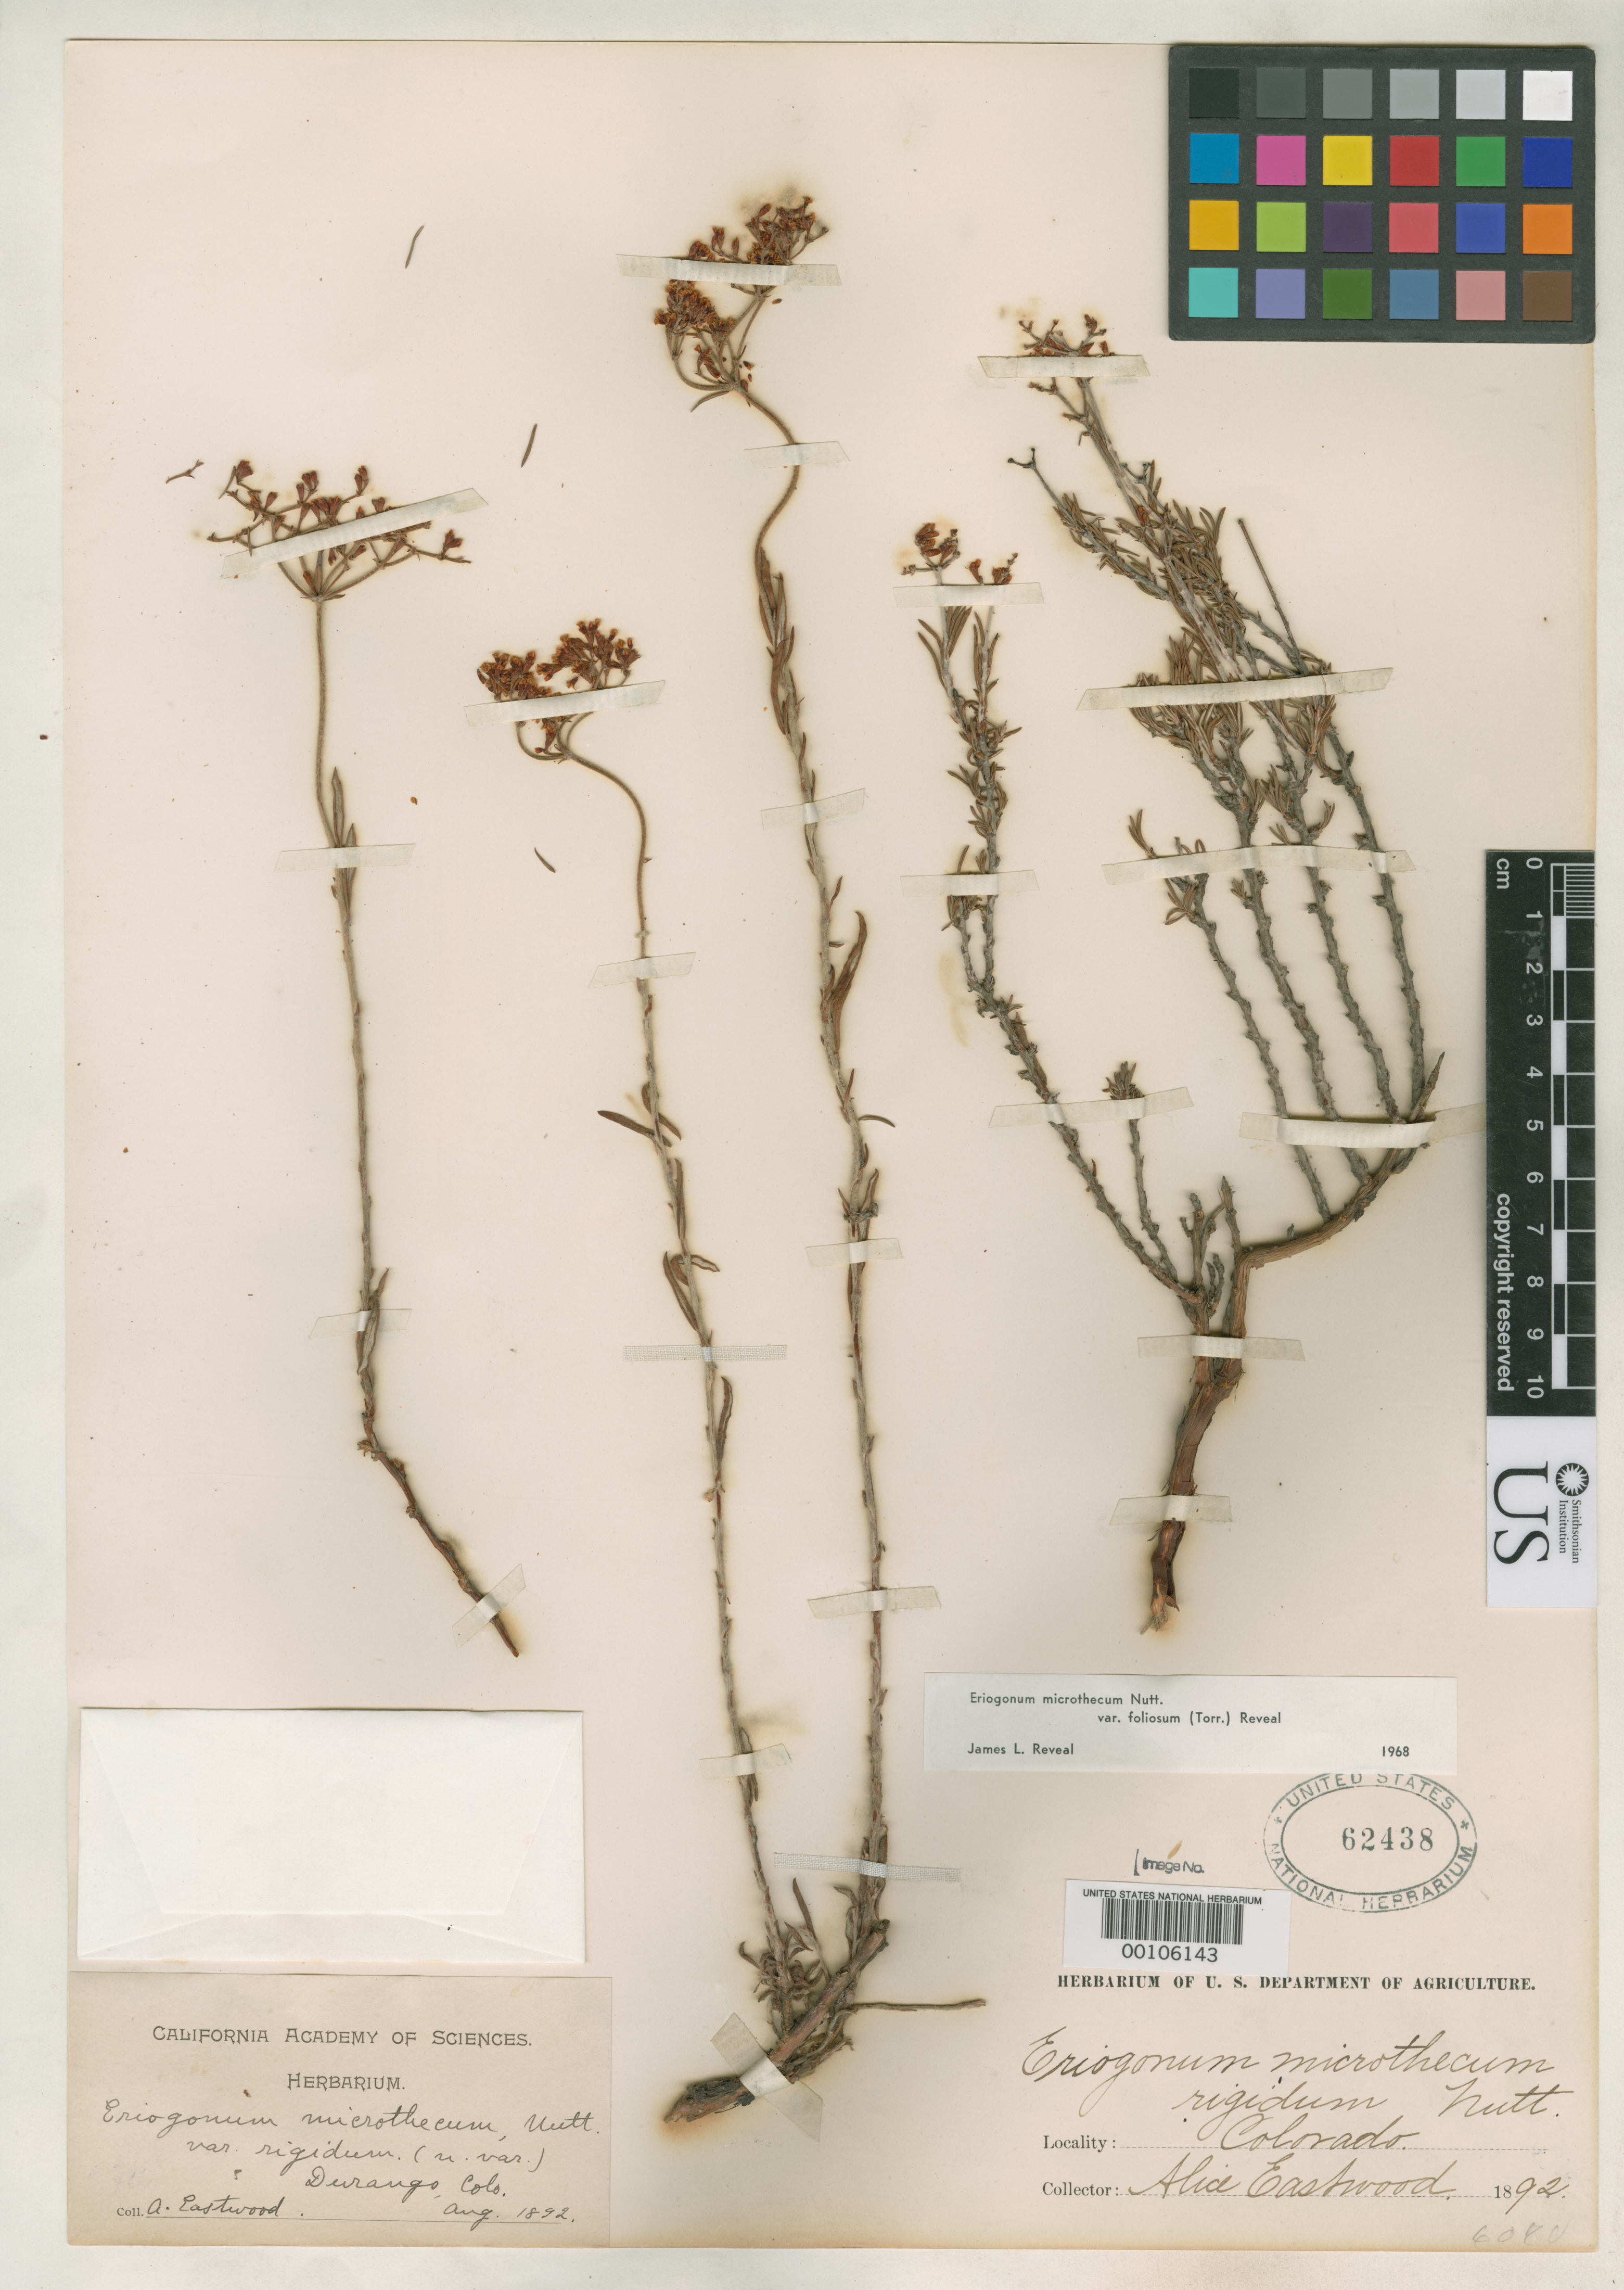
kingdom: Plantae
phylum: Tracheophyta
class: Magnoliopsida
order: Caryophyllales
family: Polygonaceae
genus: Eriogonum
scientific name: Eriogonum microtheca var. rigidum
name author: Eastw.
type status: Isotype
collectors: A. Eastwood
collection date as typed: Aug 1892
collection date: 1892-08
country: United States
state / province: Colorado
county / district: La Plata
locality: Durango.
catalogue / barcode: US 62438